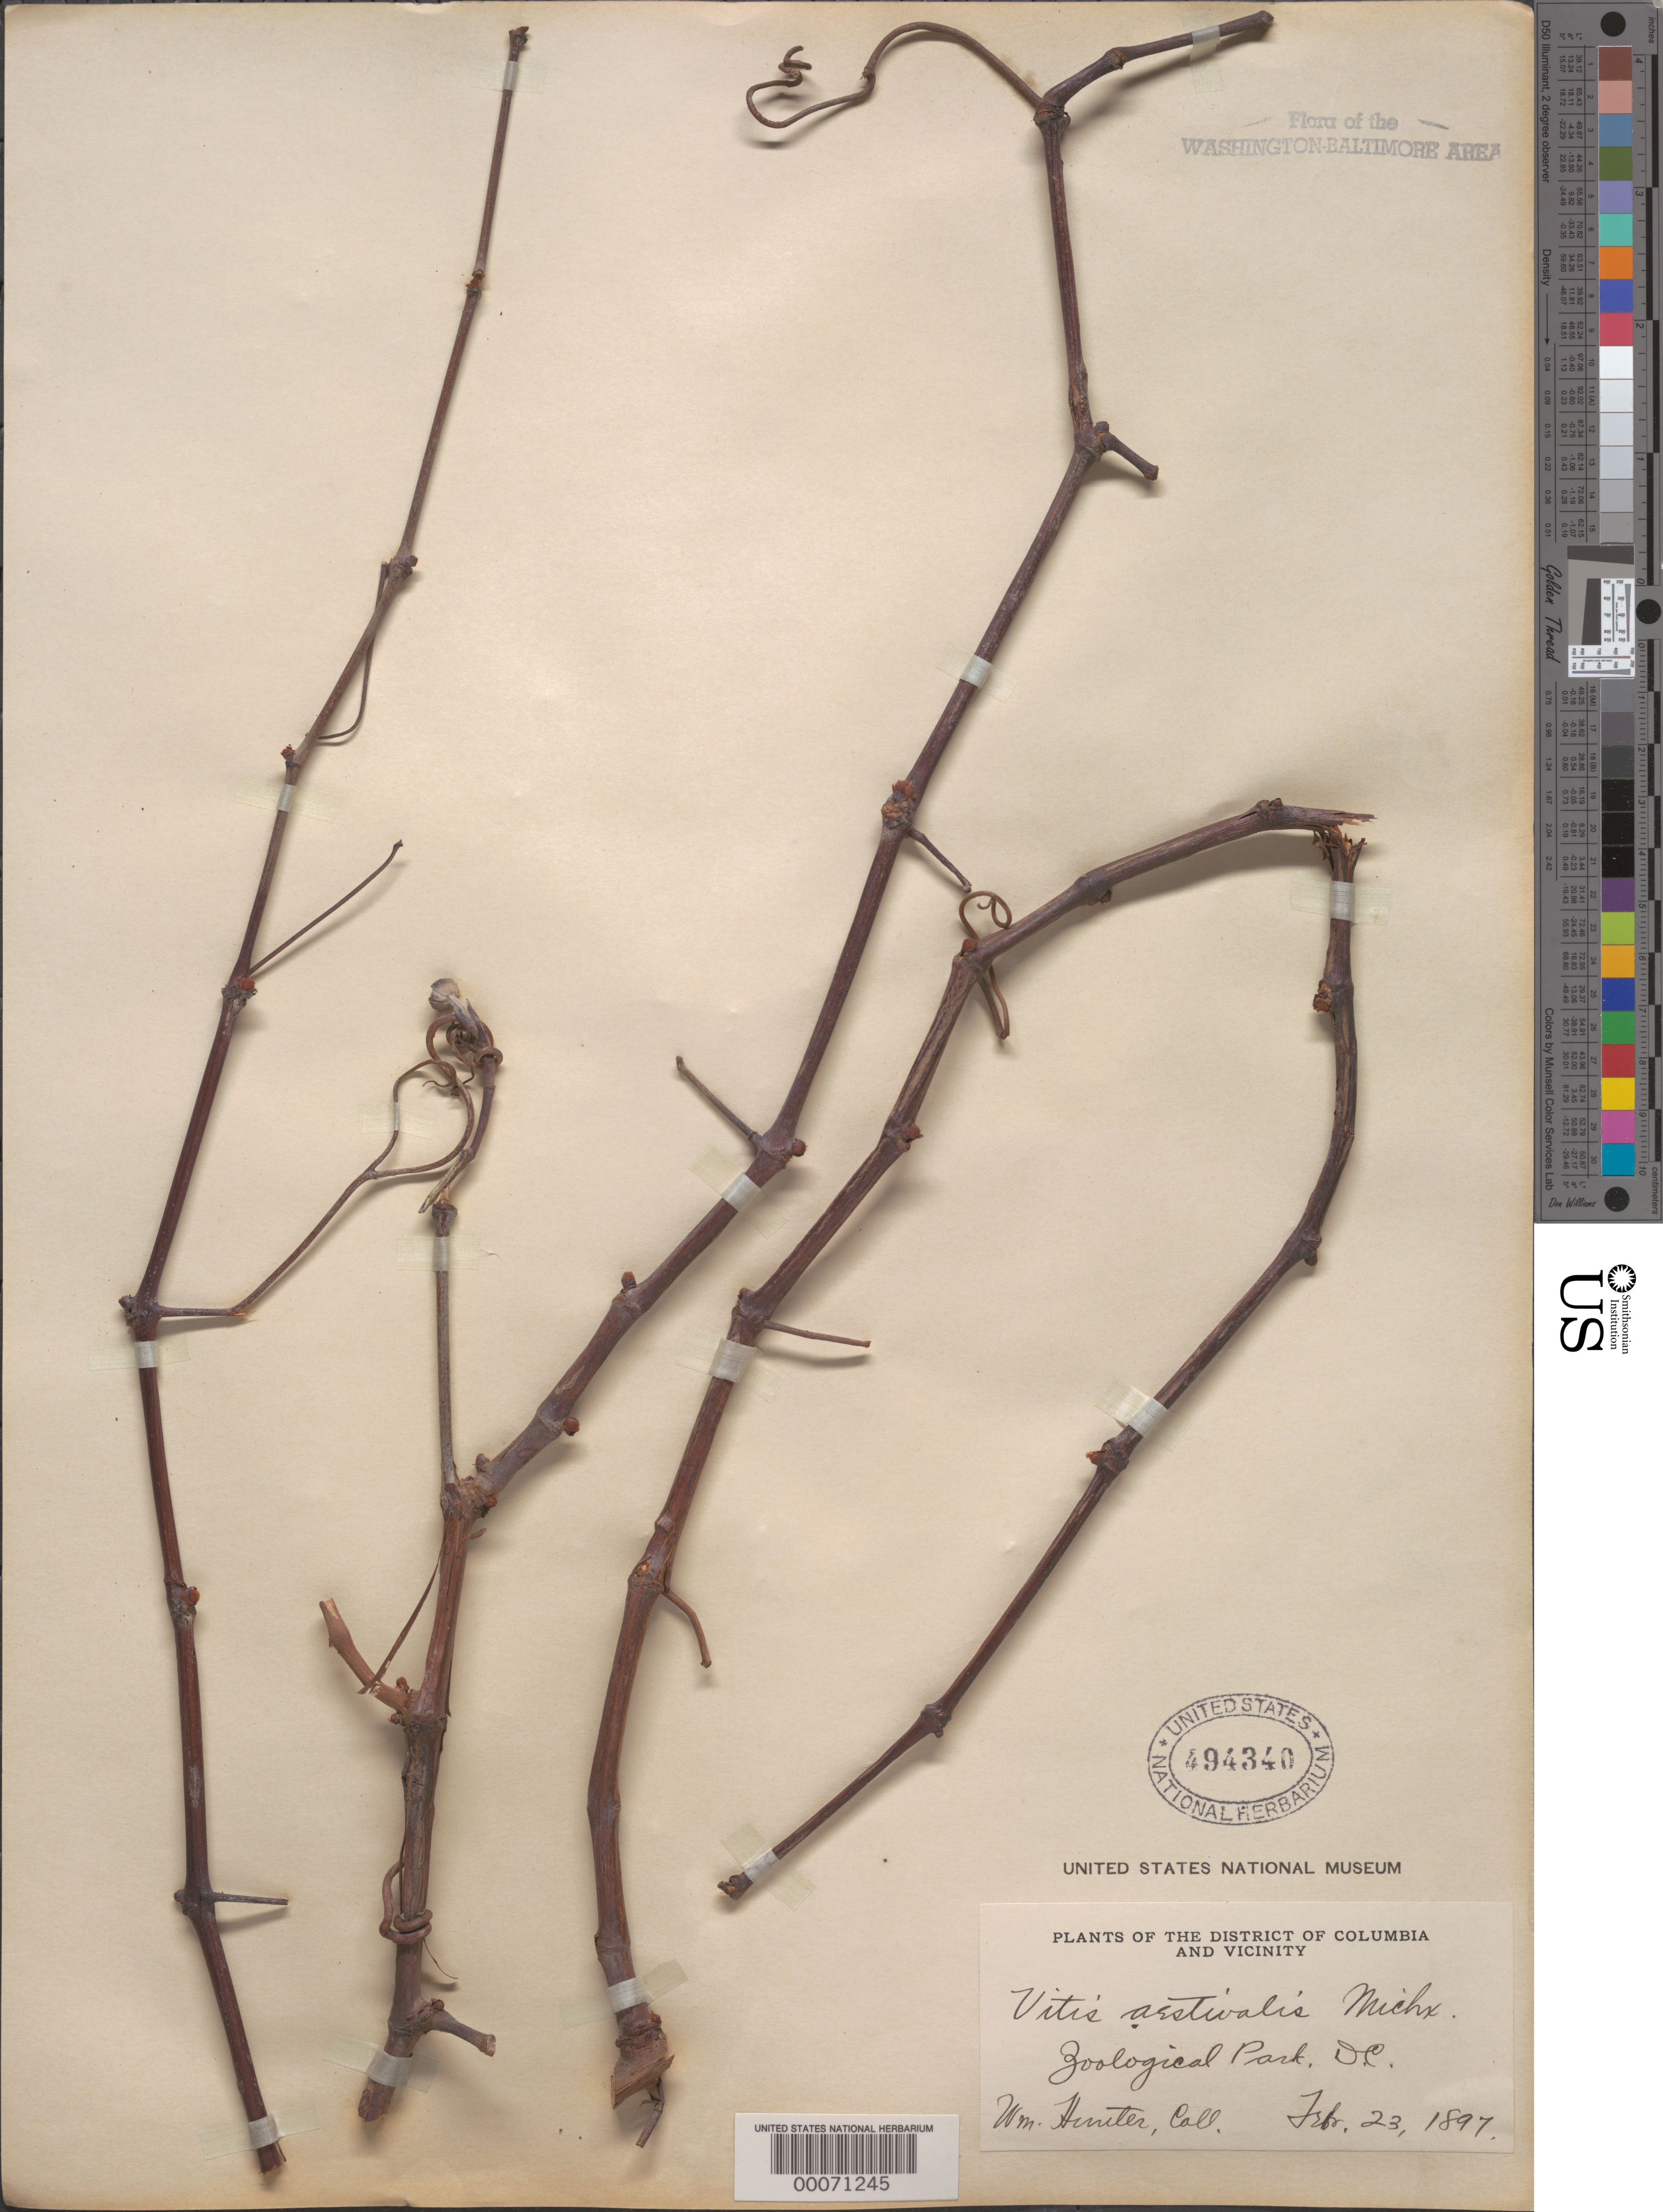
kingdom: Plantae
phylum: Tracheophyta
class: Magnoliopsida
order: Vitales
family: Vitaceae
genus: Vitis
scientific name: Vitis aestivalis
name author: Michx.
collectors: W. Hunter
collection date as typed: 23 Feb 1897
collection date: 1897-02-23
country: United States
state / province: District of Columbia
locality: Zoological Park Rock Creek Park and vicinity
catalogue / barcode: US 494340